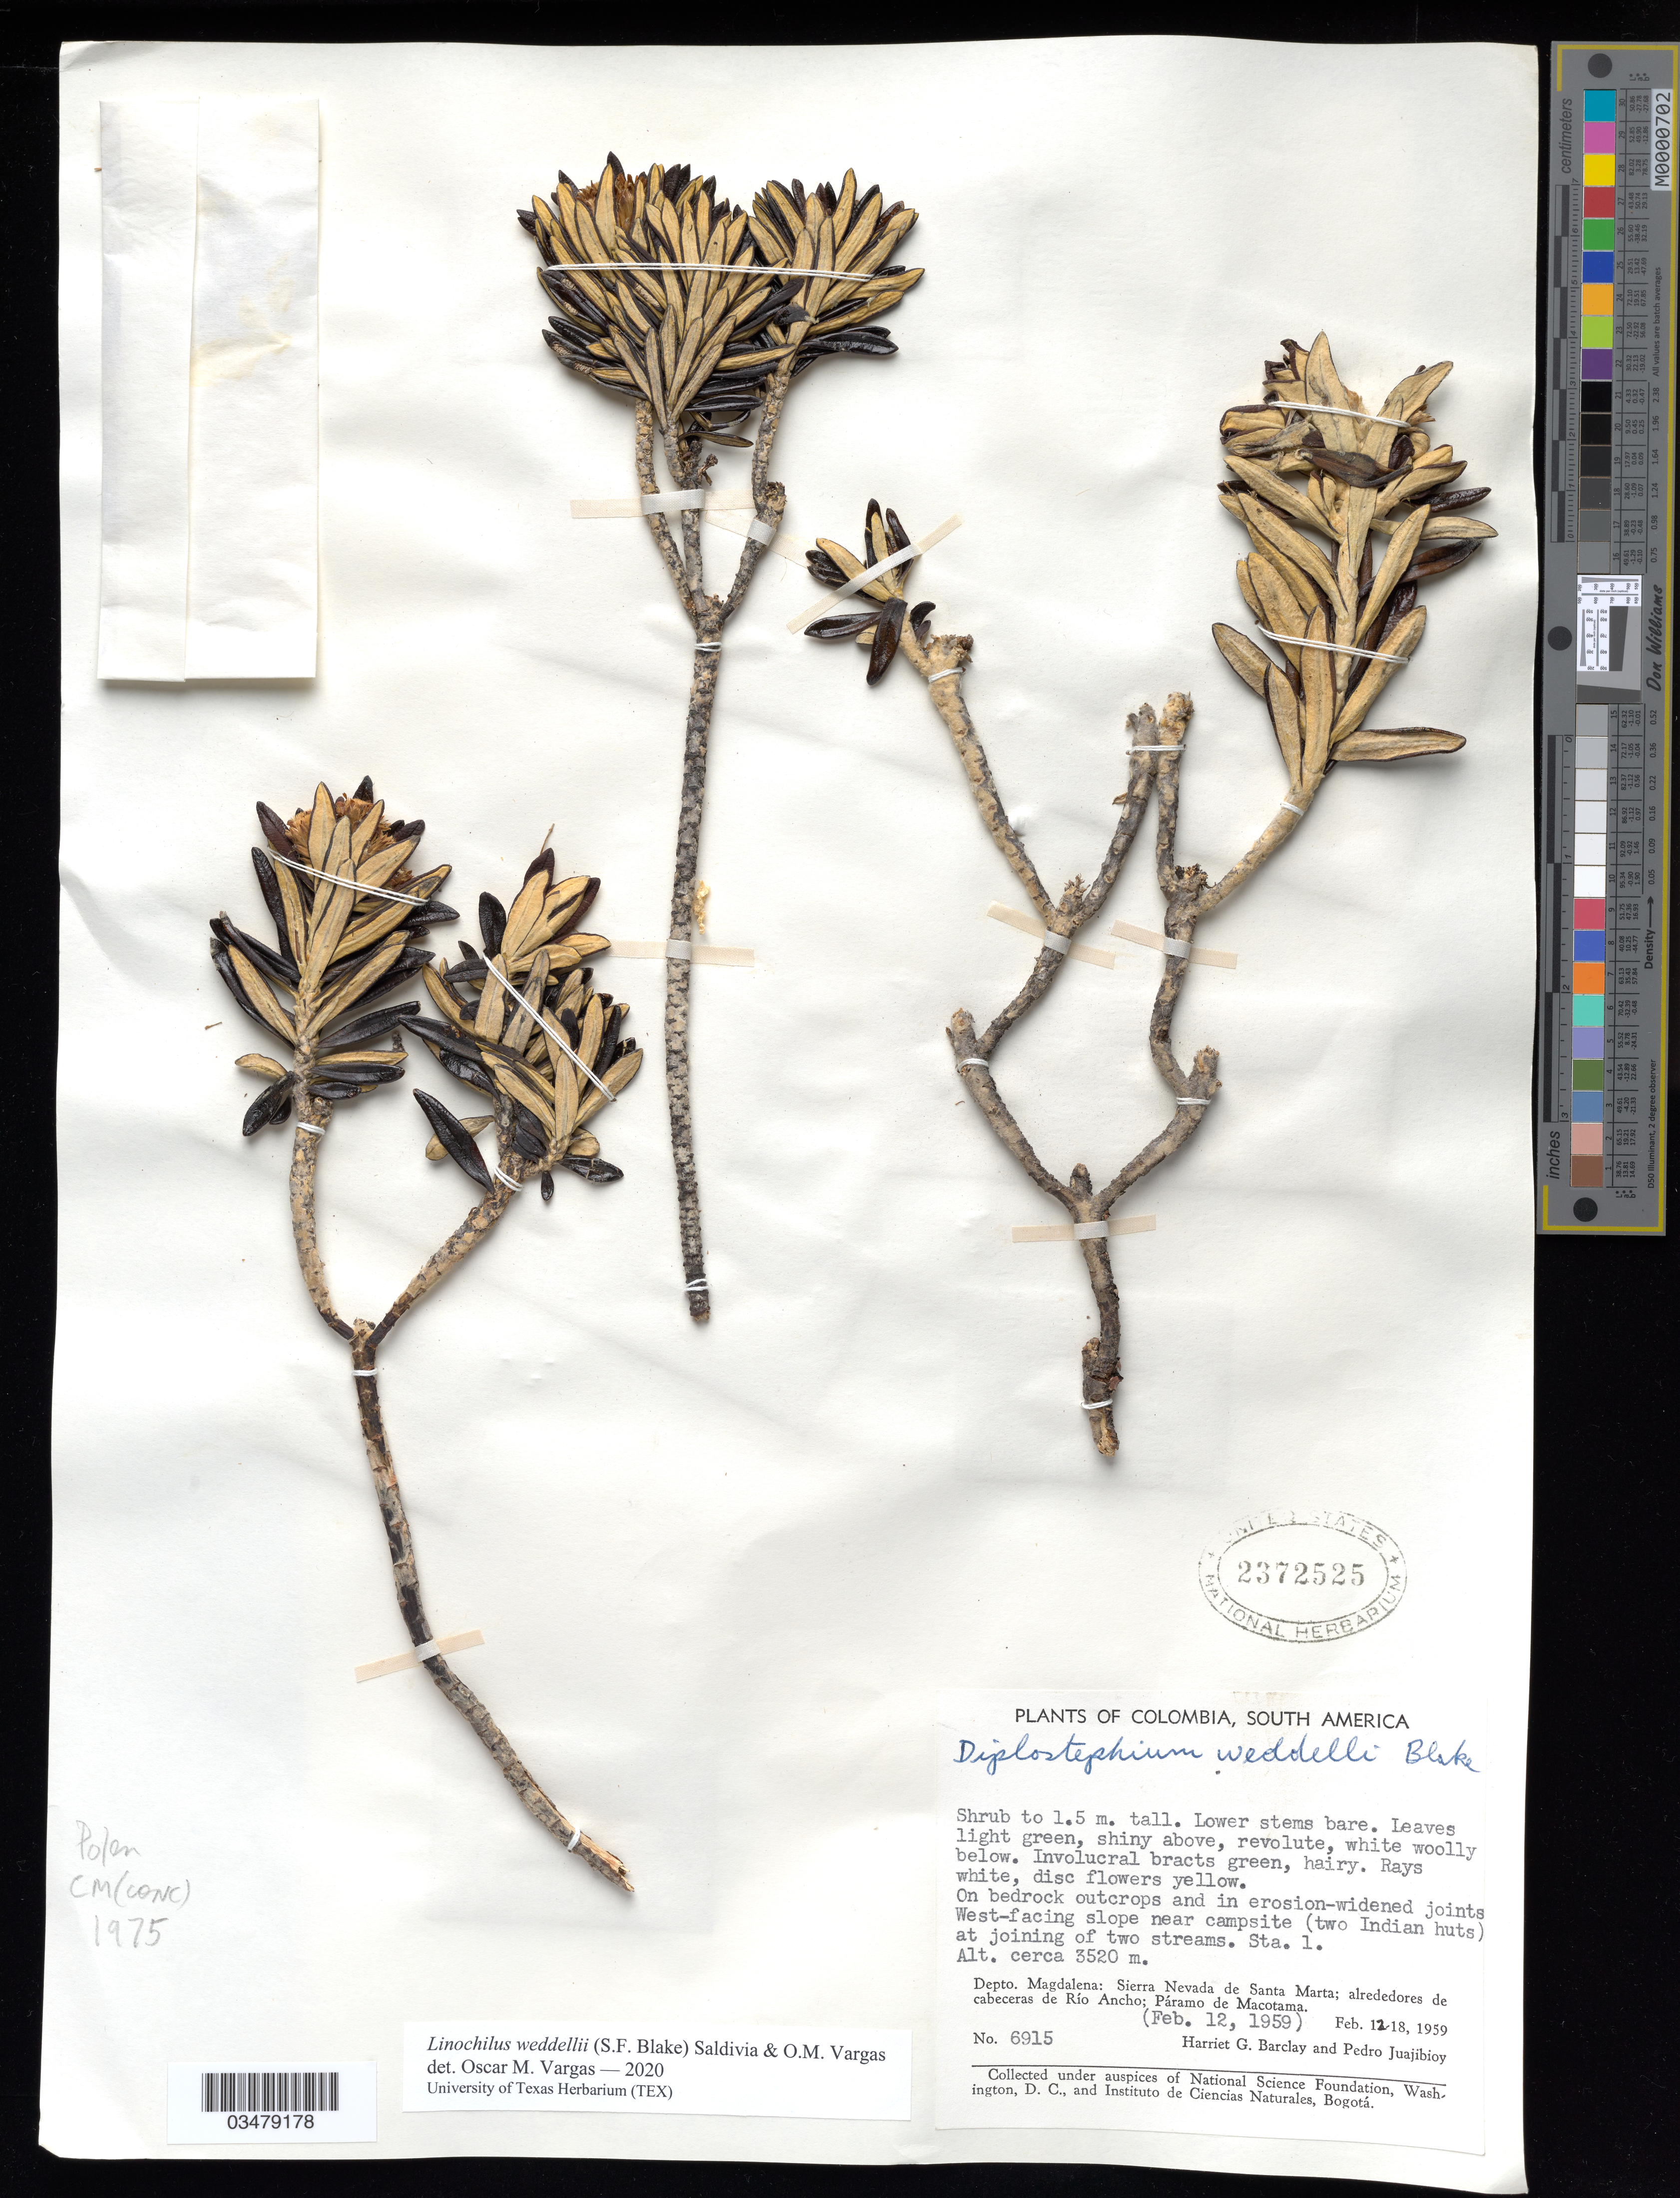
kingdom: Plantae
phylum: Tracheophyta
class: Magnoliopsida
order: Asterales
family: Asteraceae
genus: Linochilus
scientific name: Linochilus weddellii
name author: (S.F. Blake) Saldivia & O.M. Vargas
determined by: Vargas, Oscar M.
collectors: H. G. Barclay & P. Juajibioy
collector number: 6915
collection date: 1959-02-12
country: Colombia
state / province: Magdalena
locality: West-facing slope, near campsite at joining of two streams. Sta. 1. :Sierra Nevada de Santa Marta; alrededores de cabeceras de Río Ancho; Páramo de Macotama.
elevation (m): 3520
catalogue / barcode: US 2372525